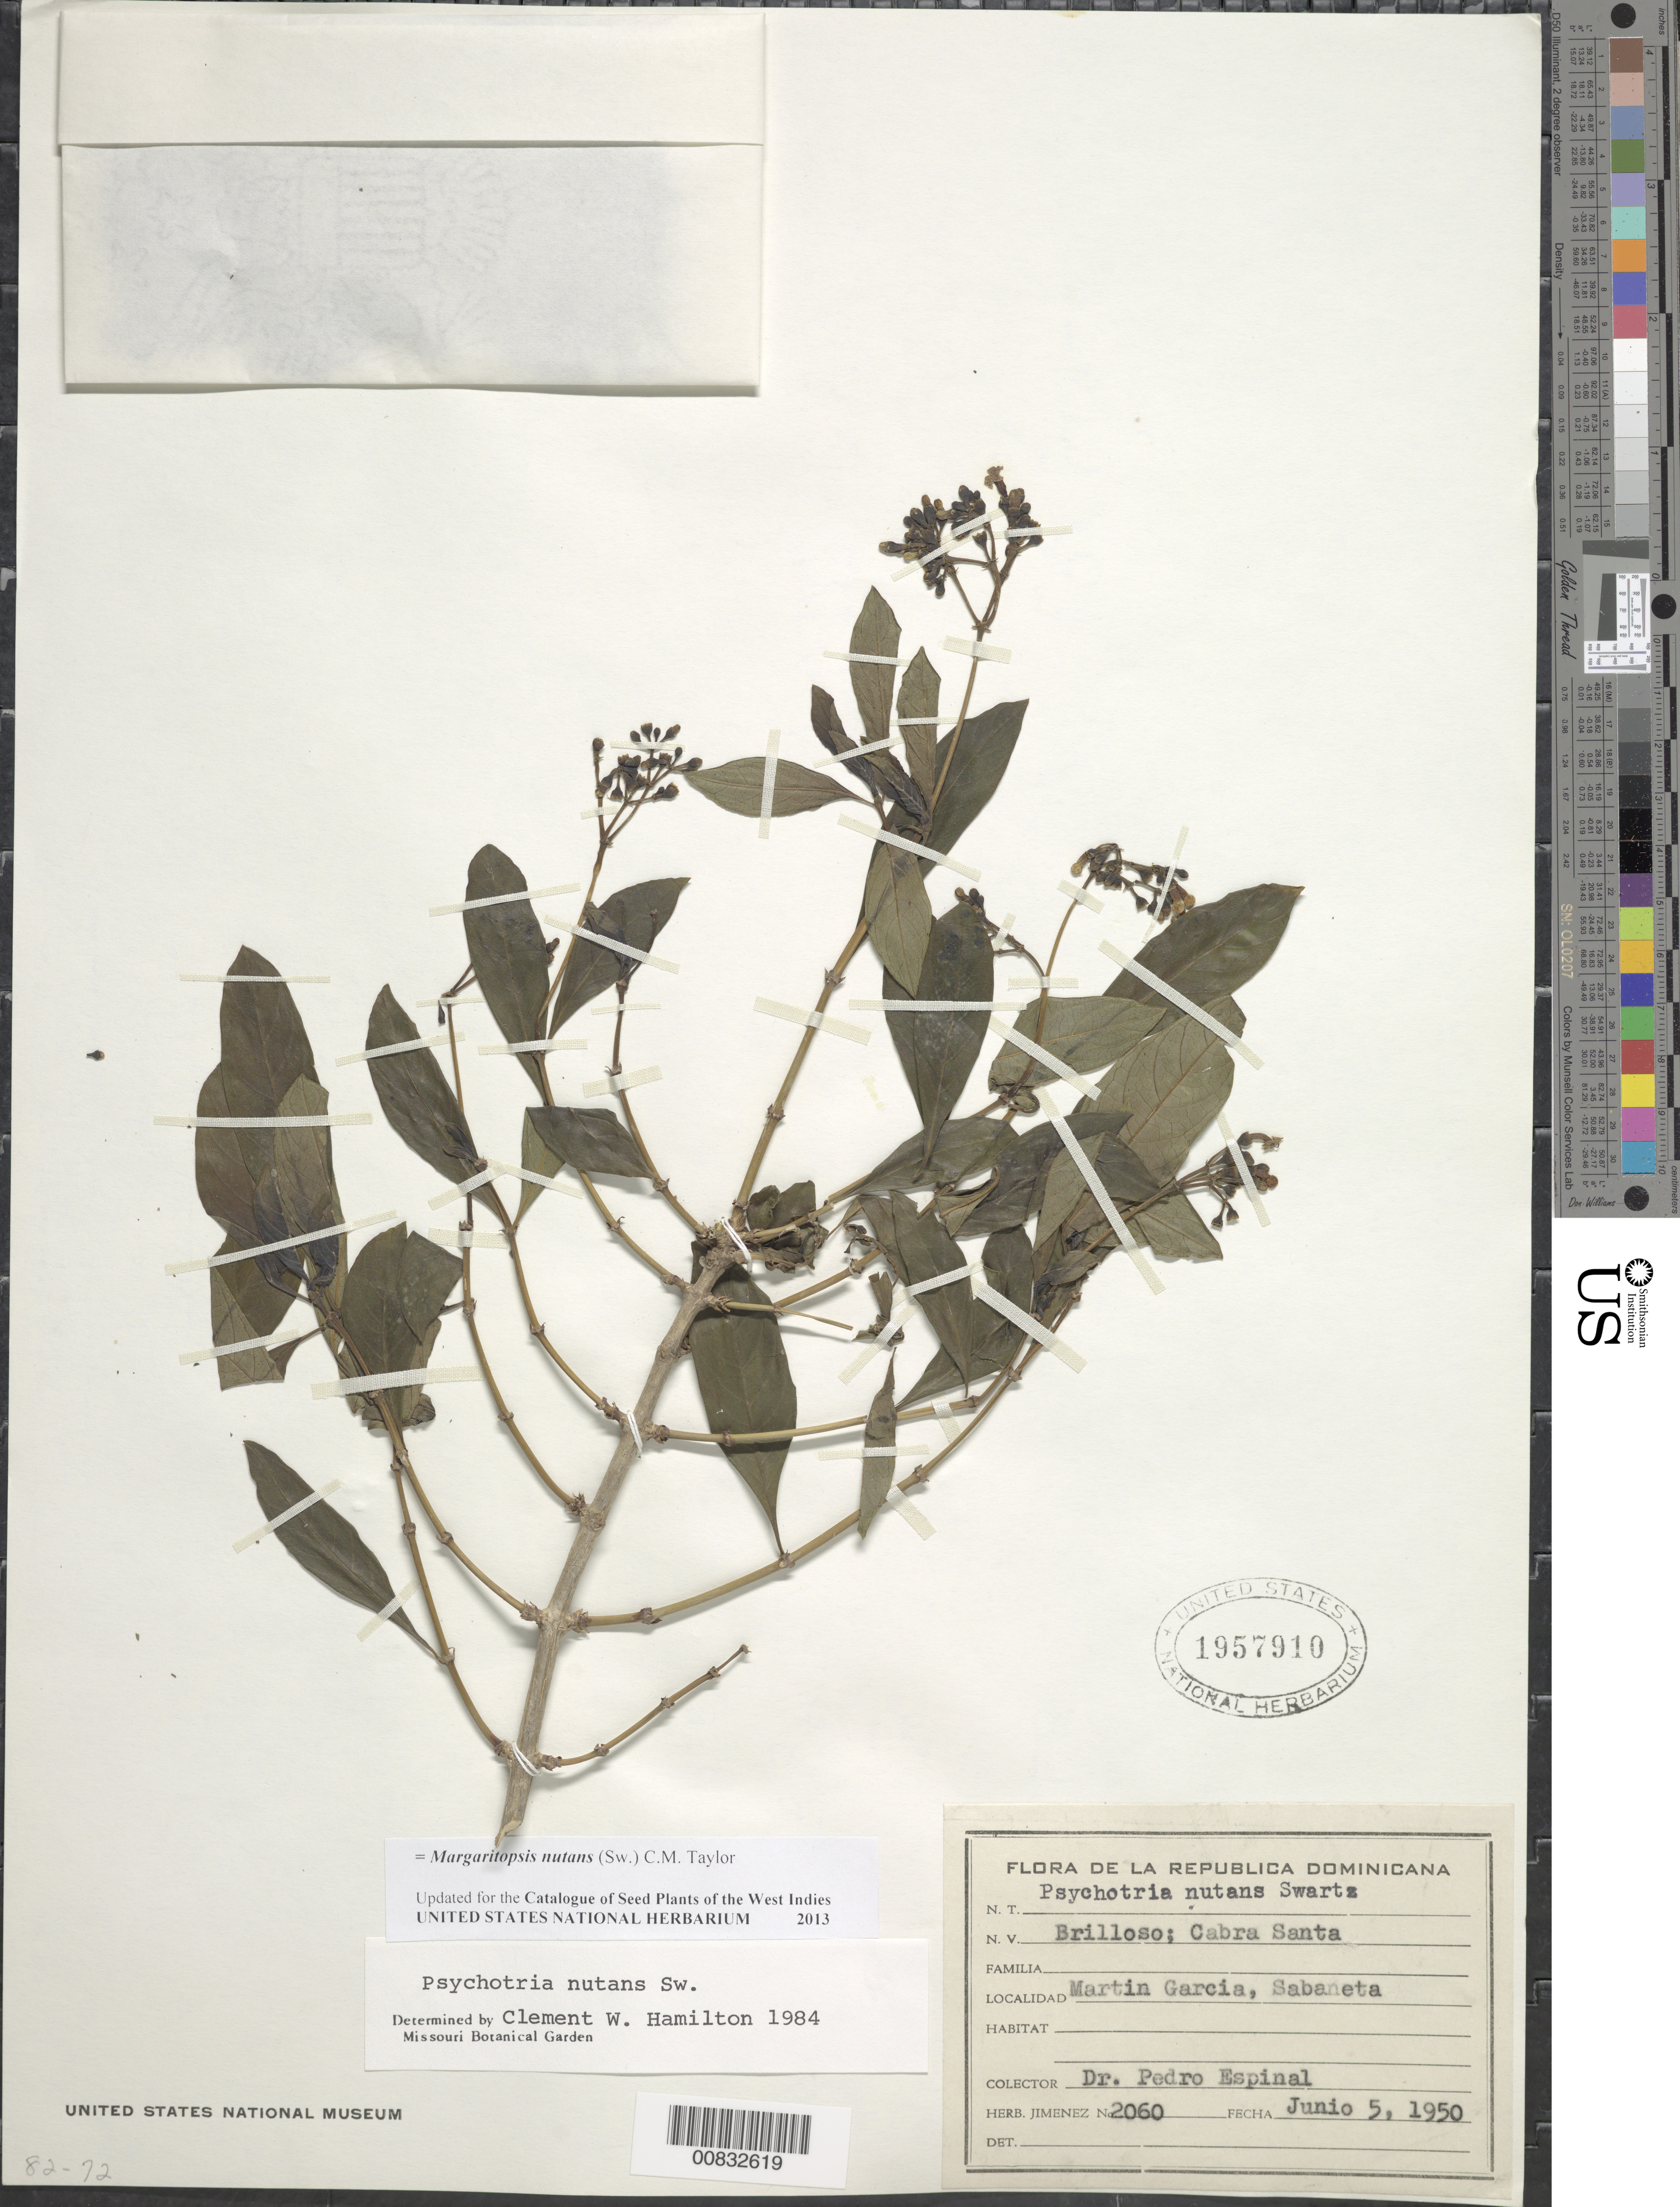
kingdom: Plantae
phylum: Tracheophyta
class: Magnoliopsida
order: Gentianales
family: Rubiaceae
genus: Margaritopsis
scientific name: Margaritopsis nutans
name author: (Sw.) C.M. Taylor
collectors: P. Espinal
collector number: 2060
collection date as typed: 05 Jun 1950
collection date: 1950-06-05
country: Dominican Republic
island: Hispaniola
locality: Martin Garcia, Sabaneta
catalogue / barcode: US 1957910